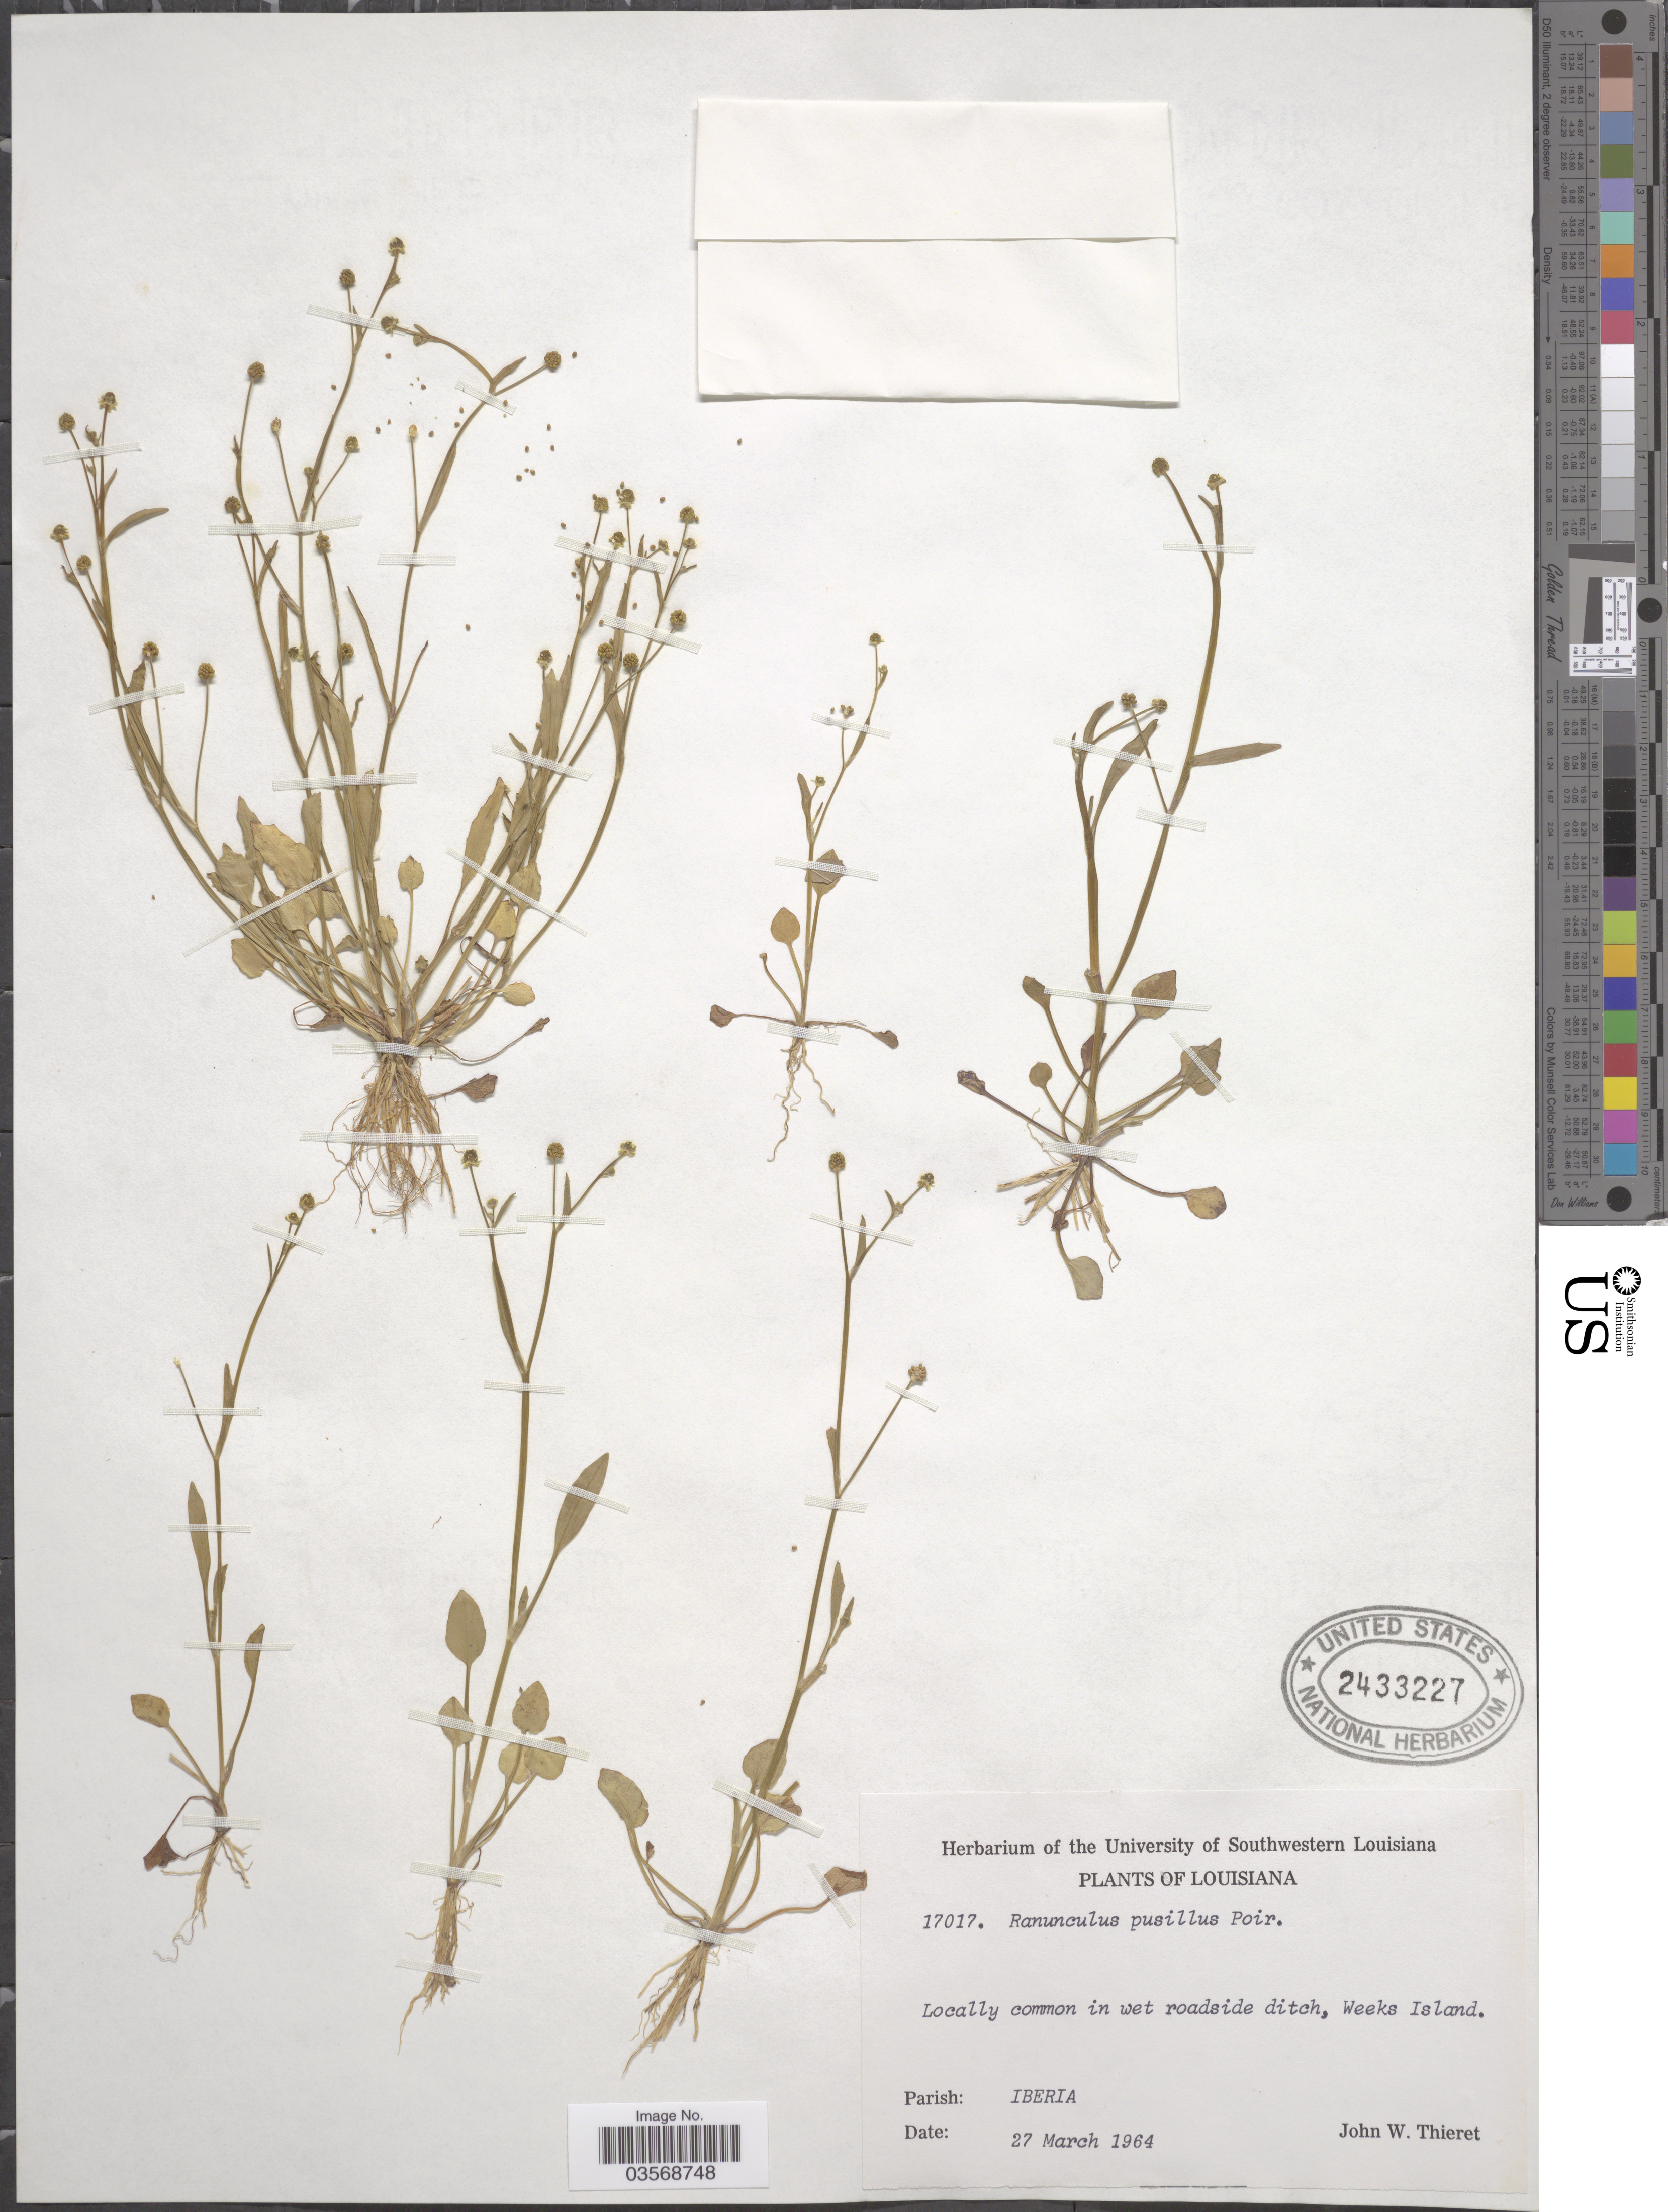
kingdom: Plantae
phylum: Tracheophyta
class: Magnoliopsida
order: Ranunculales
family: Ranunculaceae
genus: Ranunculus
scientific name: Ranunculus pusillus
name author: Poir.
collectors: J. W. Thieret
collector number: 17017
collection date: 1964-03-27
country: United States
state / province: Louisiana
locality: In wet roadside ditch, Weeks Island. Parish: Iberia.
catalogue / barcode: US 2433227